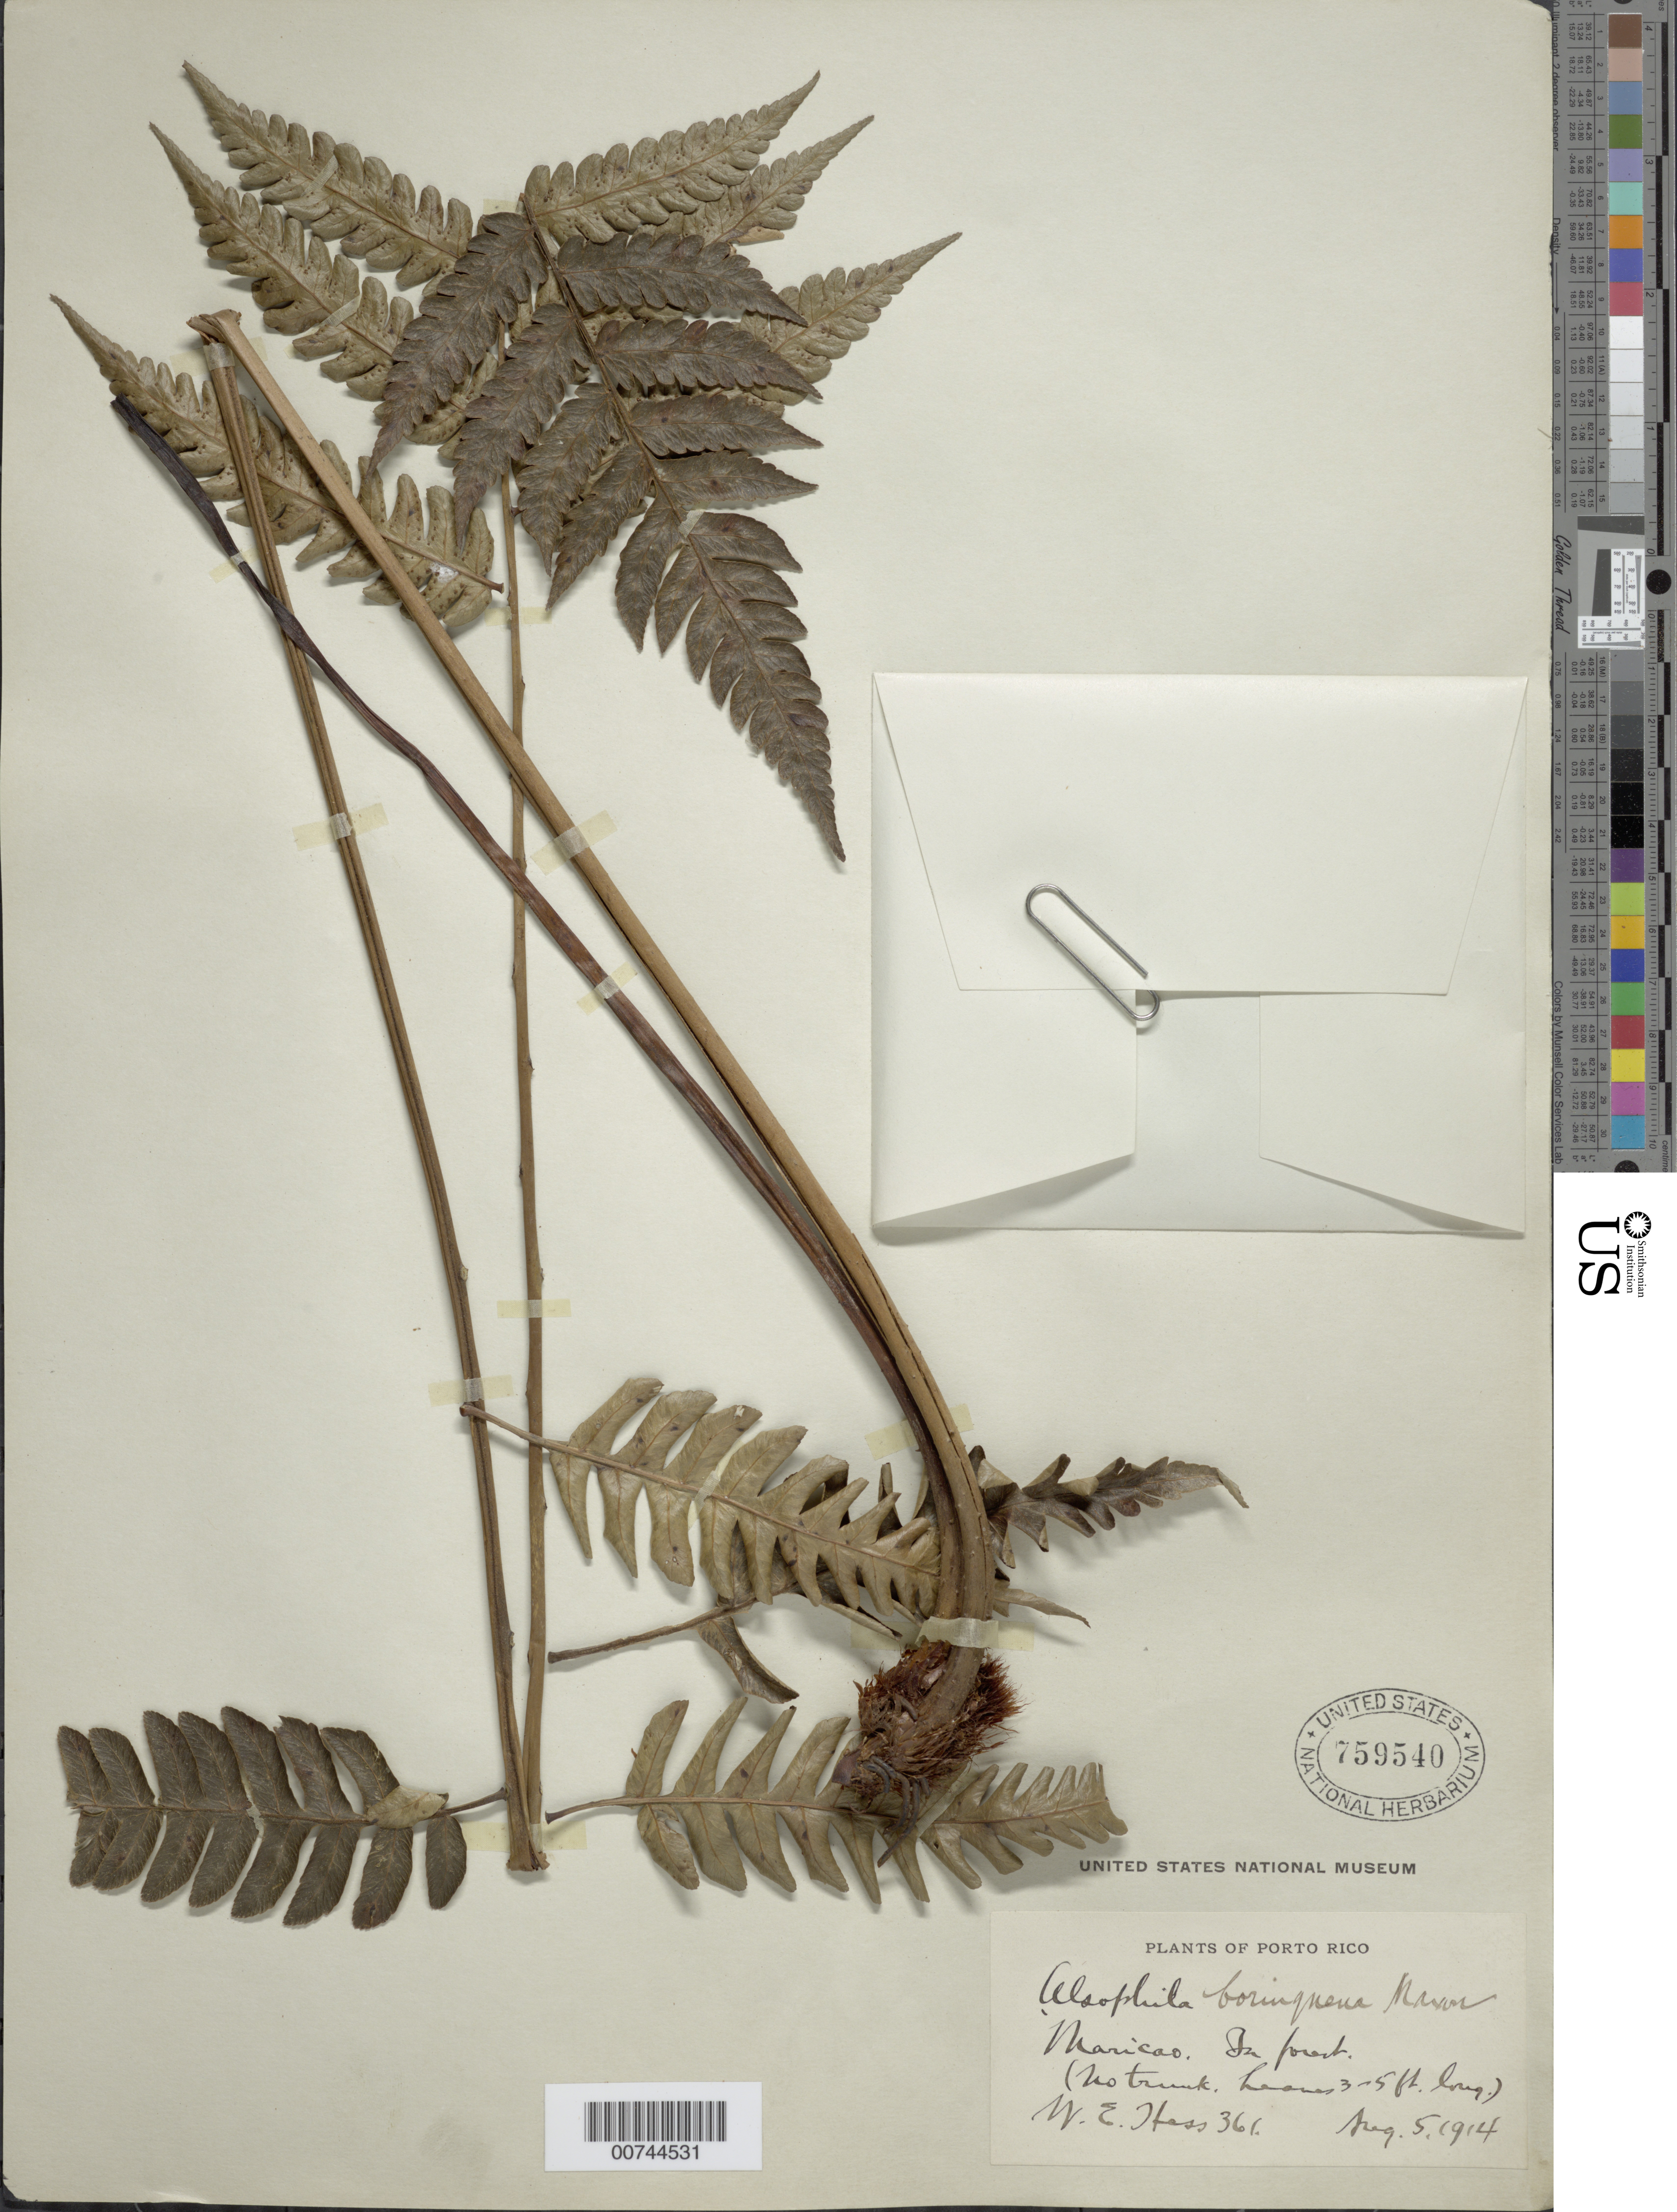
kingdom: Plantae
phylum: Tracheophyta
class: Polypodiopsida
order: Cyatheales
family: Cyatheaceae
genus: Cyathea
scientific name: Cyathea borinquena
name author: (Maxon) Domin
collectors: W. Hess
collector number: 361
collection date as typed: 05 Aug 1914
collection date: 1914-08-05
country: Puerto Rico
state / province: Maricao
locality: In forest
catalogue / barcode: US 759540